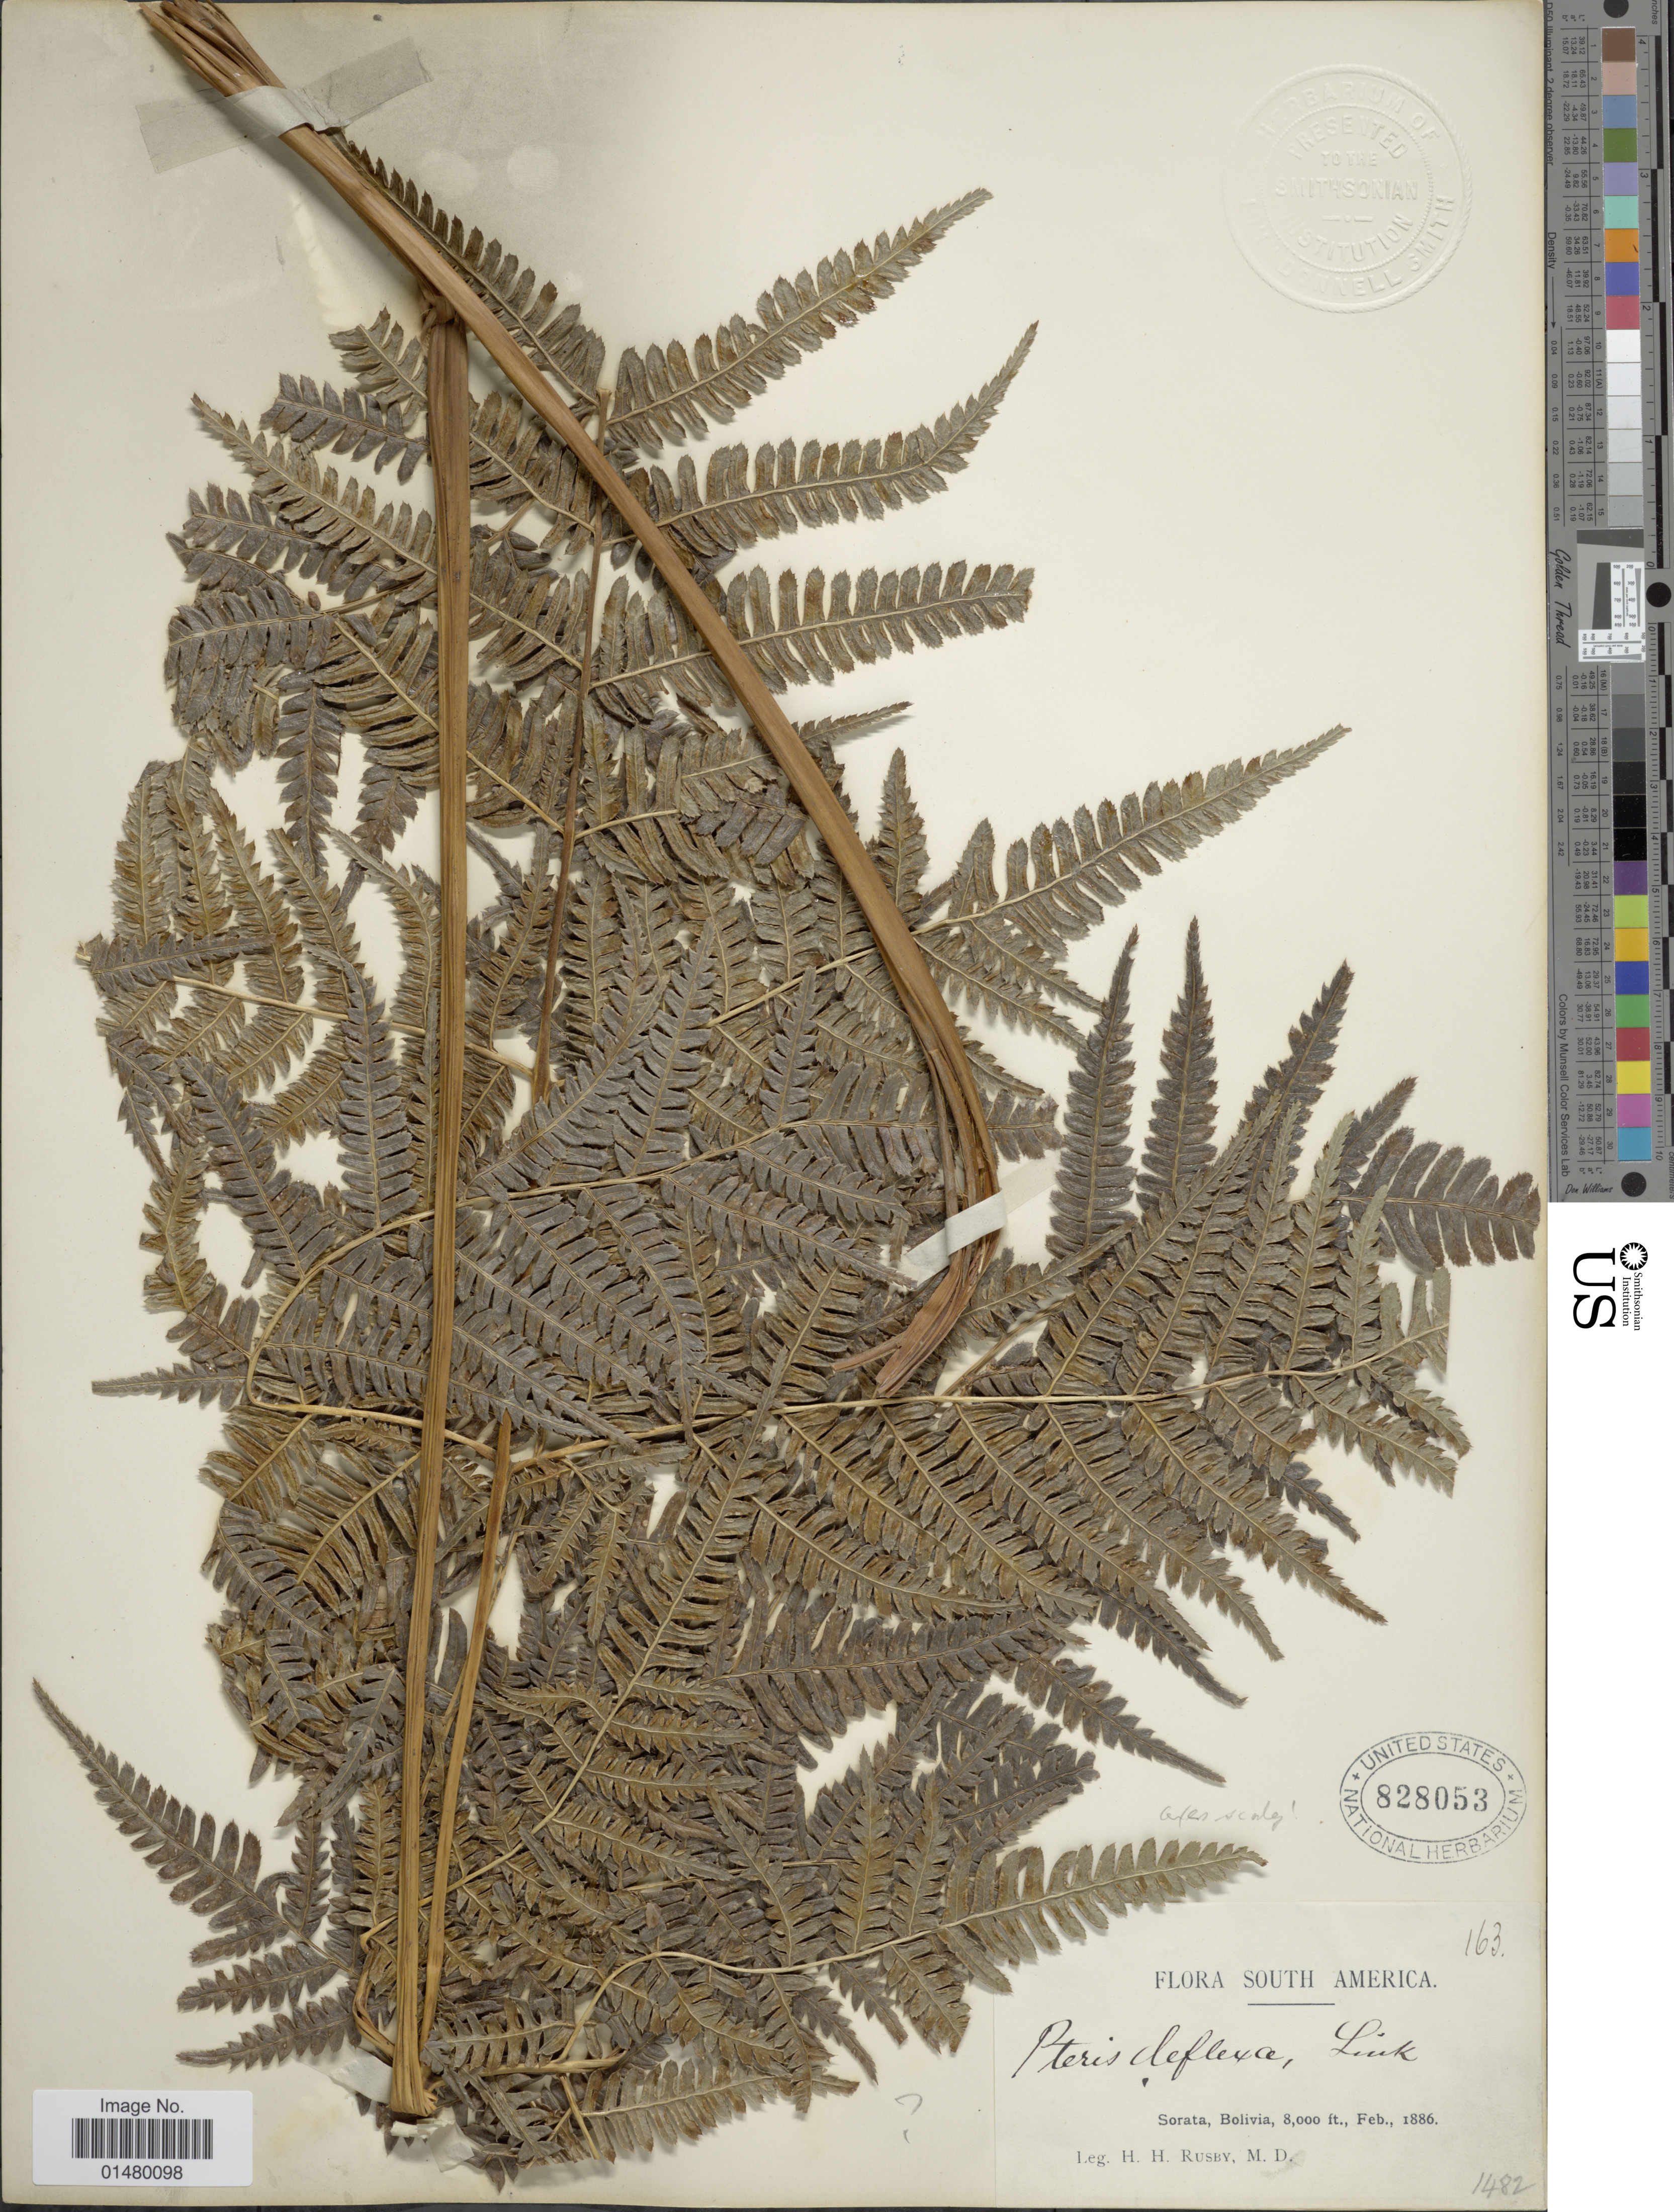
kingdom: Plantae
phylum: Tracheophyta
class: Polypodiopsida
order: Polypodiales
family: Pteridaceae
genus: Pteris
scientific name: Pteris sp.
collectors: H. H. Rusby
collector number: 163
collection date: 1886-05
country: Bolivia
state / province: La Páz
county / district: Larecaja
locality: Sorata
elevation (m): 2438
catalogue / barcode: US 828053